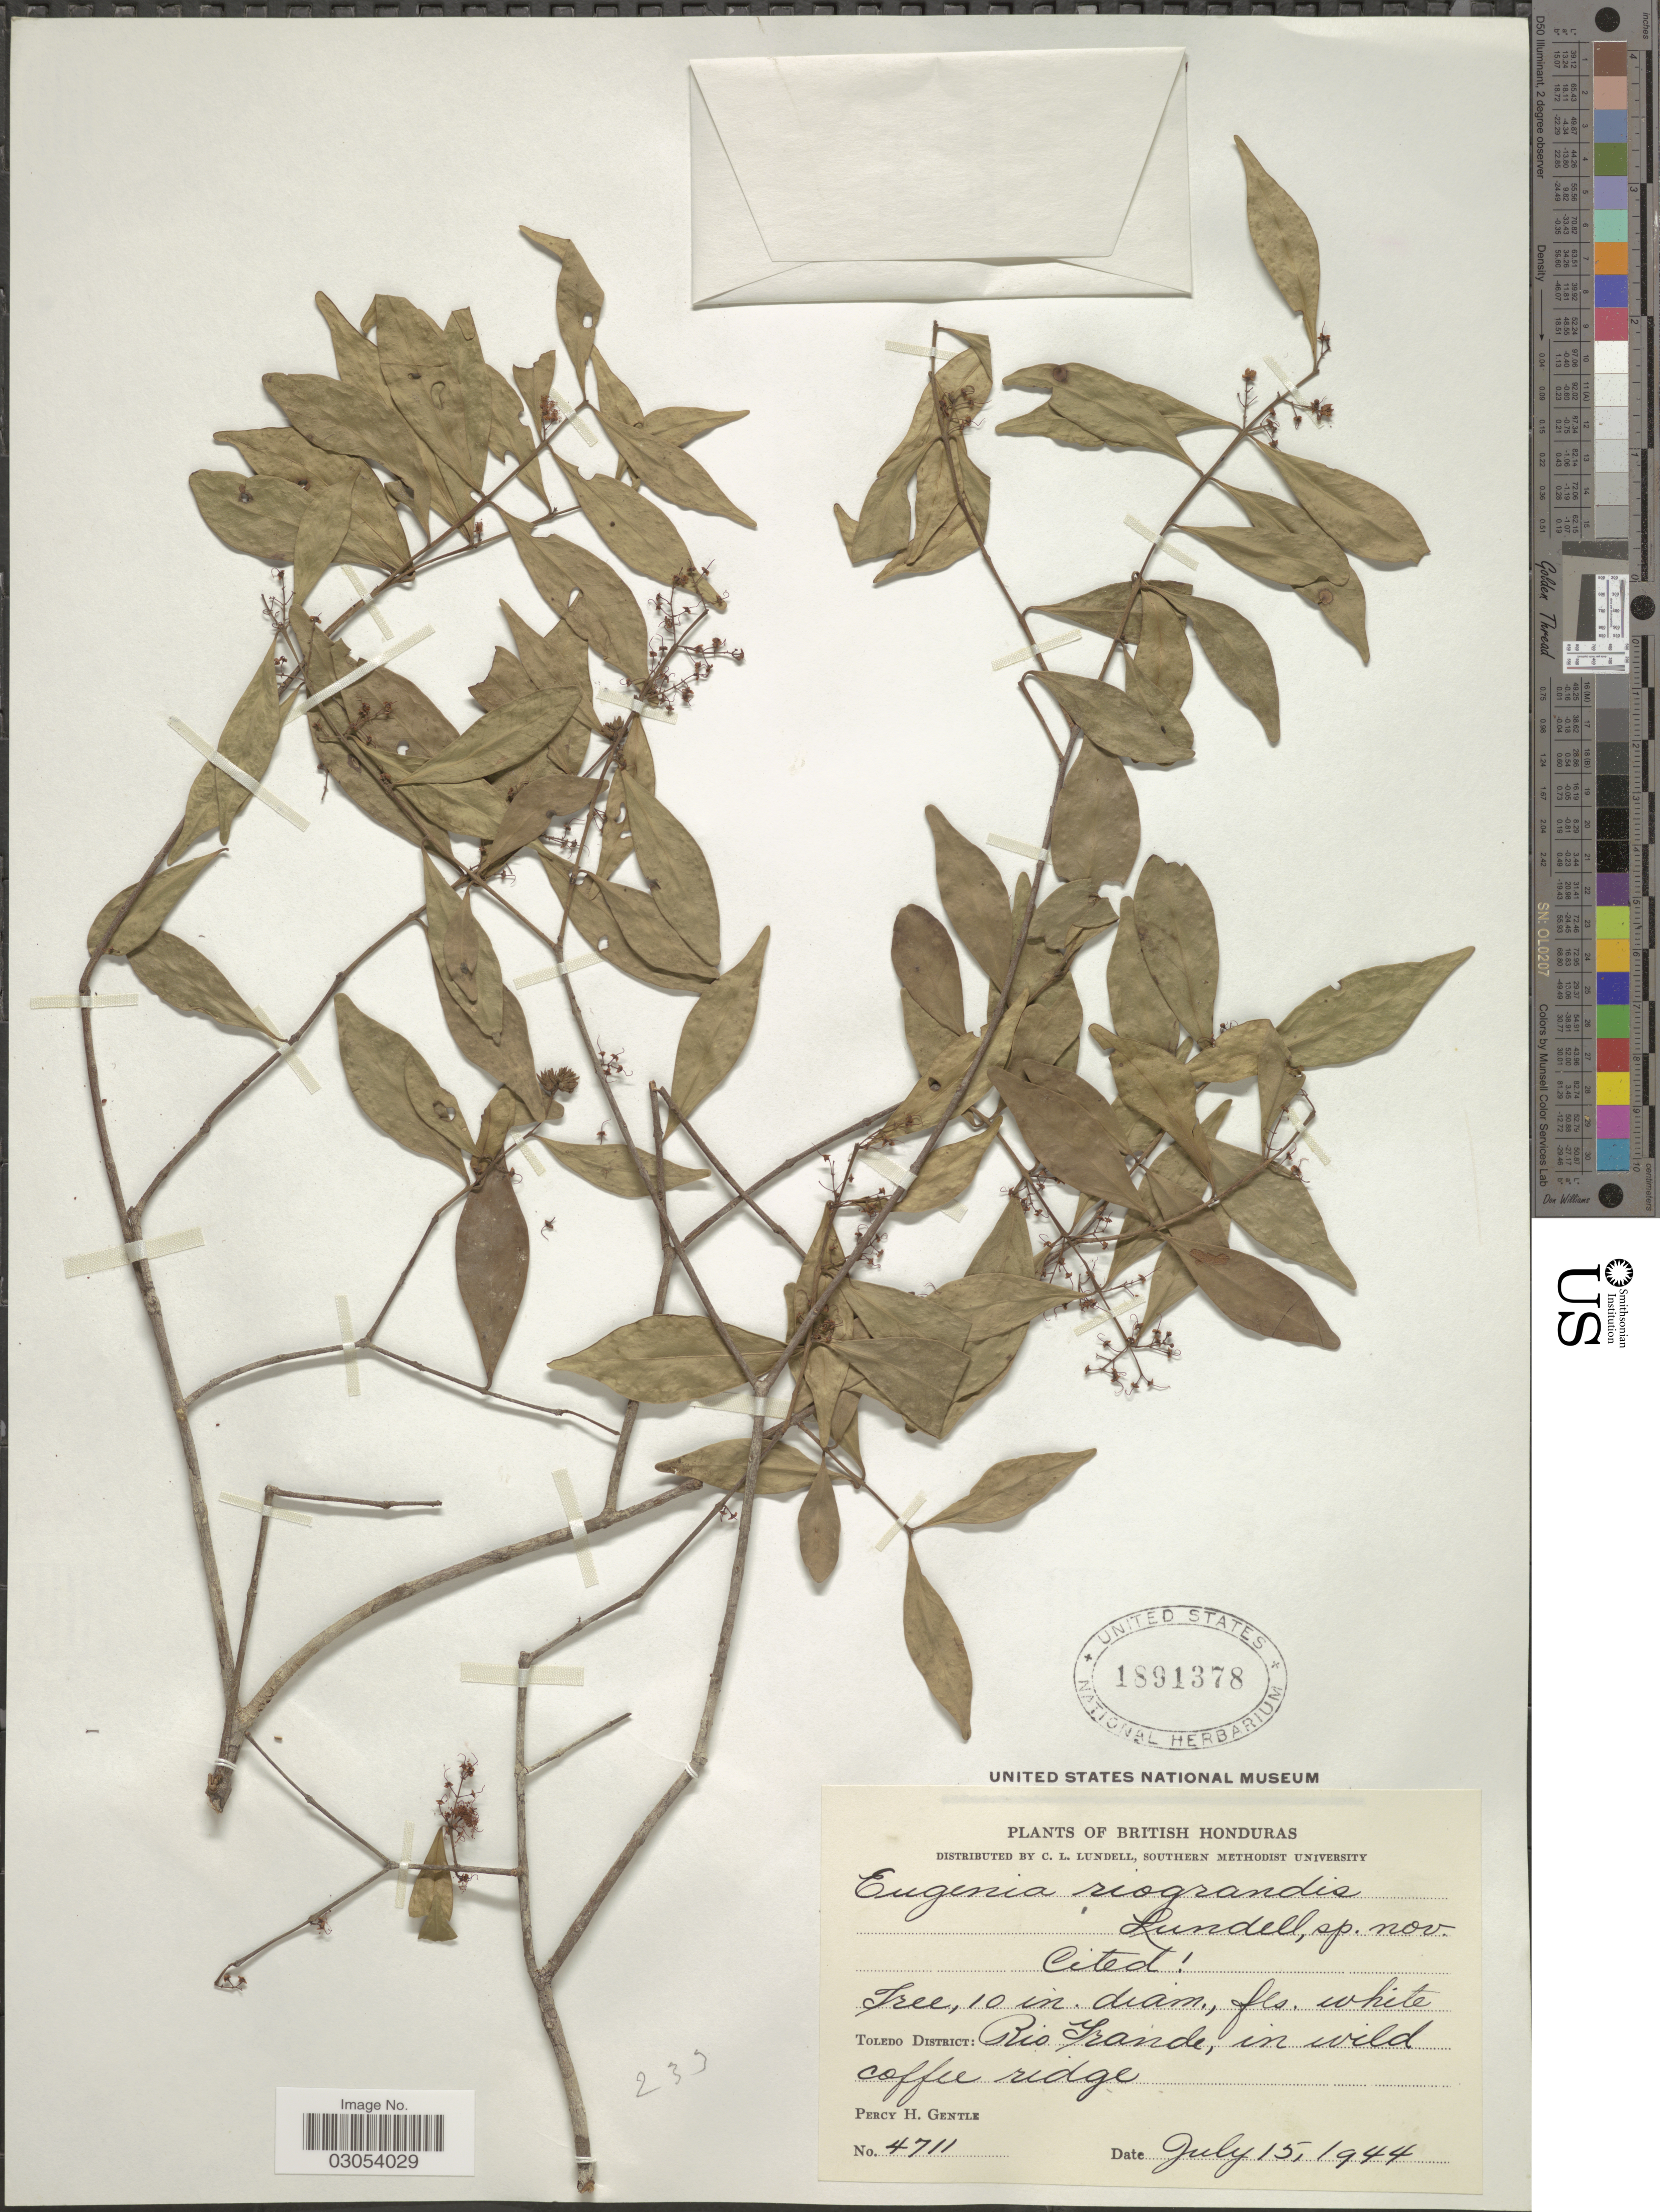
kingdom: Plantae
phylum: Tracheophyta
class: Magnoliopsida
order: Myrtales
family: Myrtaceae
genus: Eugenia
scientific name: Eugenia riograndis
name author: Lundell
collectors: P. H. Gentle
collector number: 4711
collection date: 1944-07-15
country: Belize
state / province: Toledo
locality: British Honduras. Toledo District: Rio Grande, in wild coffee ridge.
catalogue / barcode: US 1891378